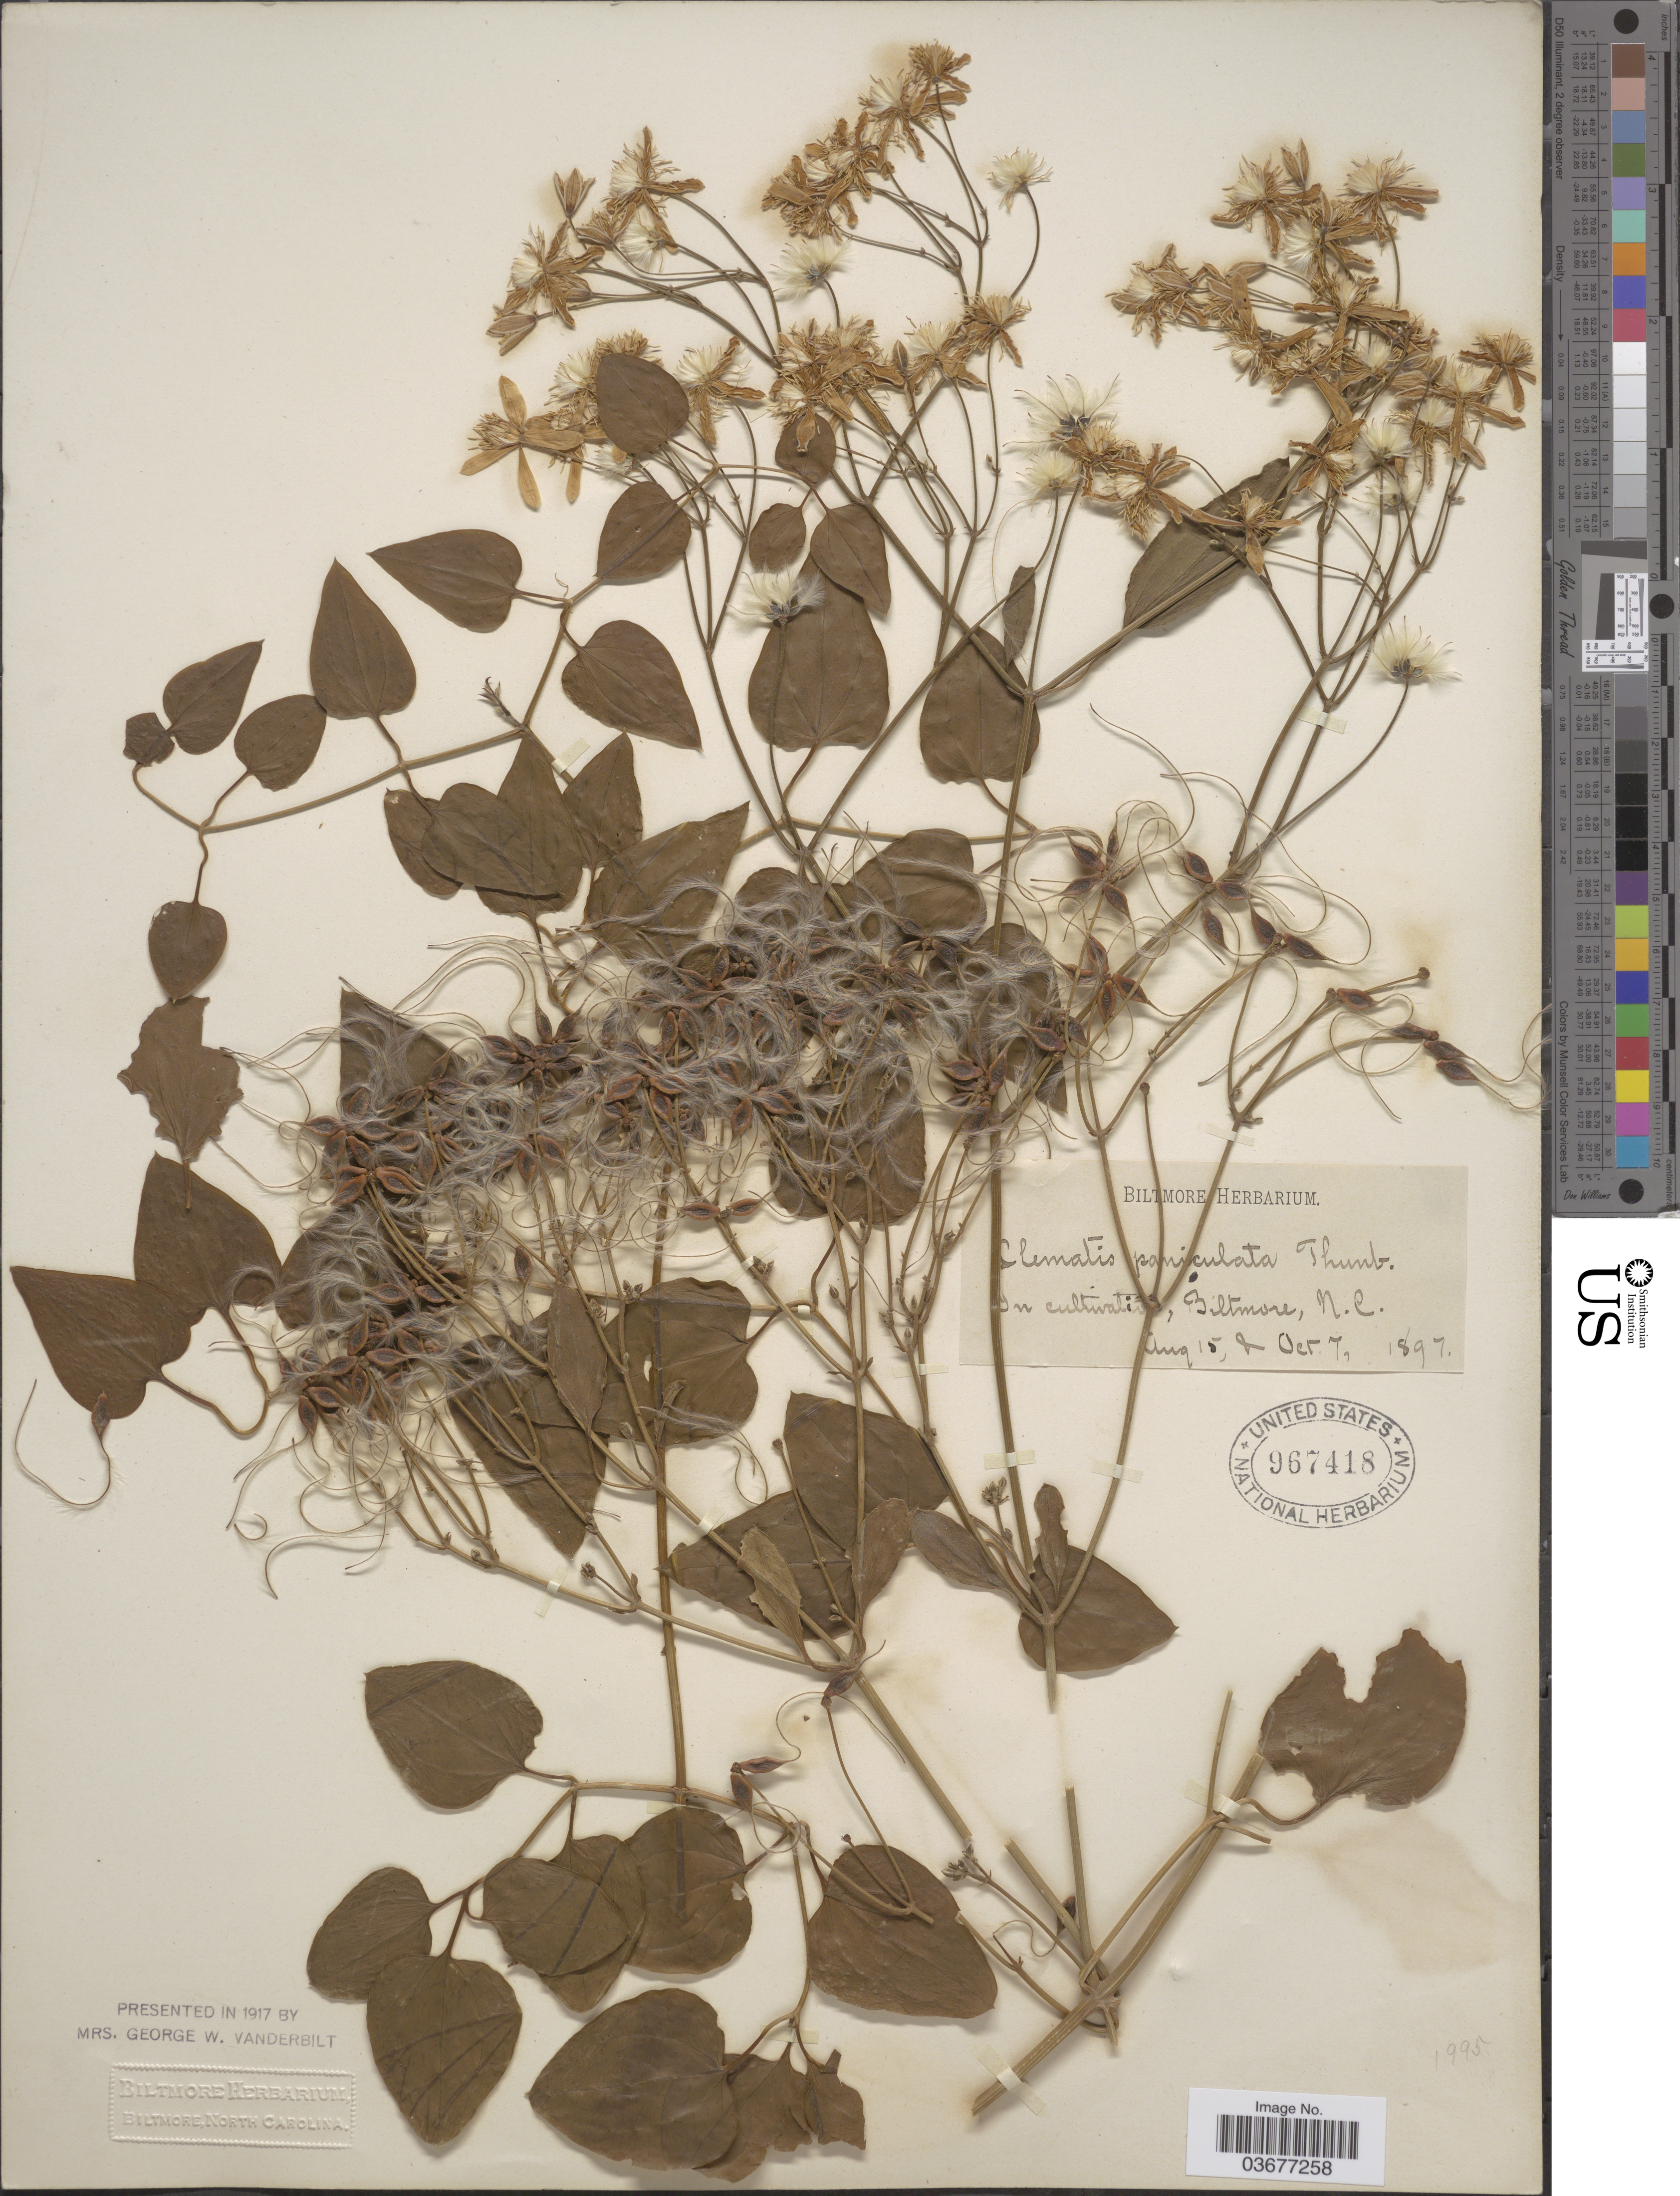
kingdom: Plantae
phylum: Tracheophyta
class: Magnoliopsida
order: Ranunculales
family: Ranunculaceae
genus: Clematis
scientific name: Clematis maximowicziana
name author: Franch. & Sav.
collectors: ex herb. Biltmore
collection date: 1897-08-15/1897-10-07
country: United States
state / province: North Carolina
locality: Biltmore.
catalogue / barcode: US 967418